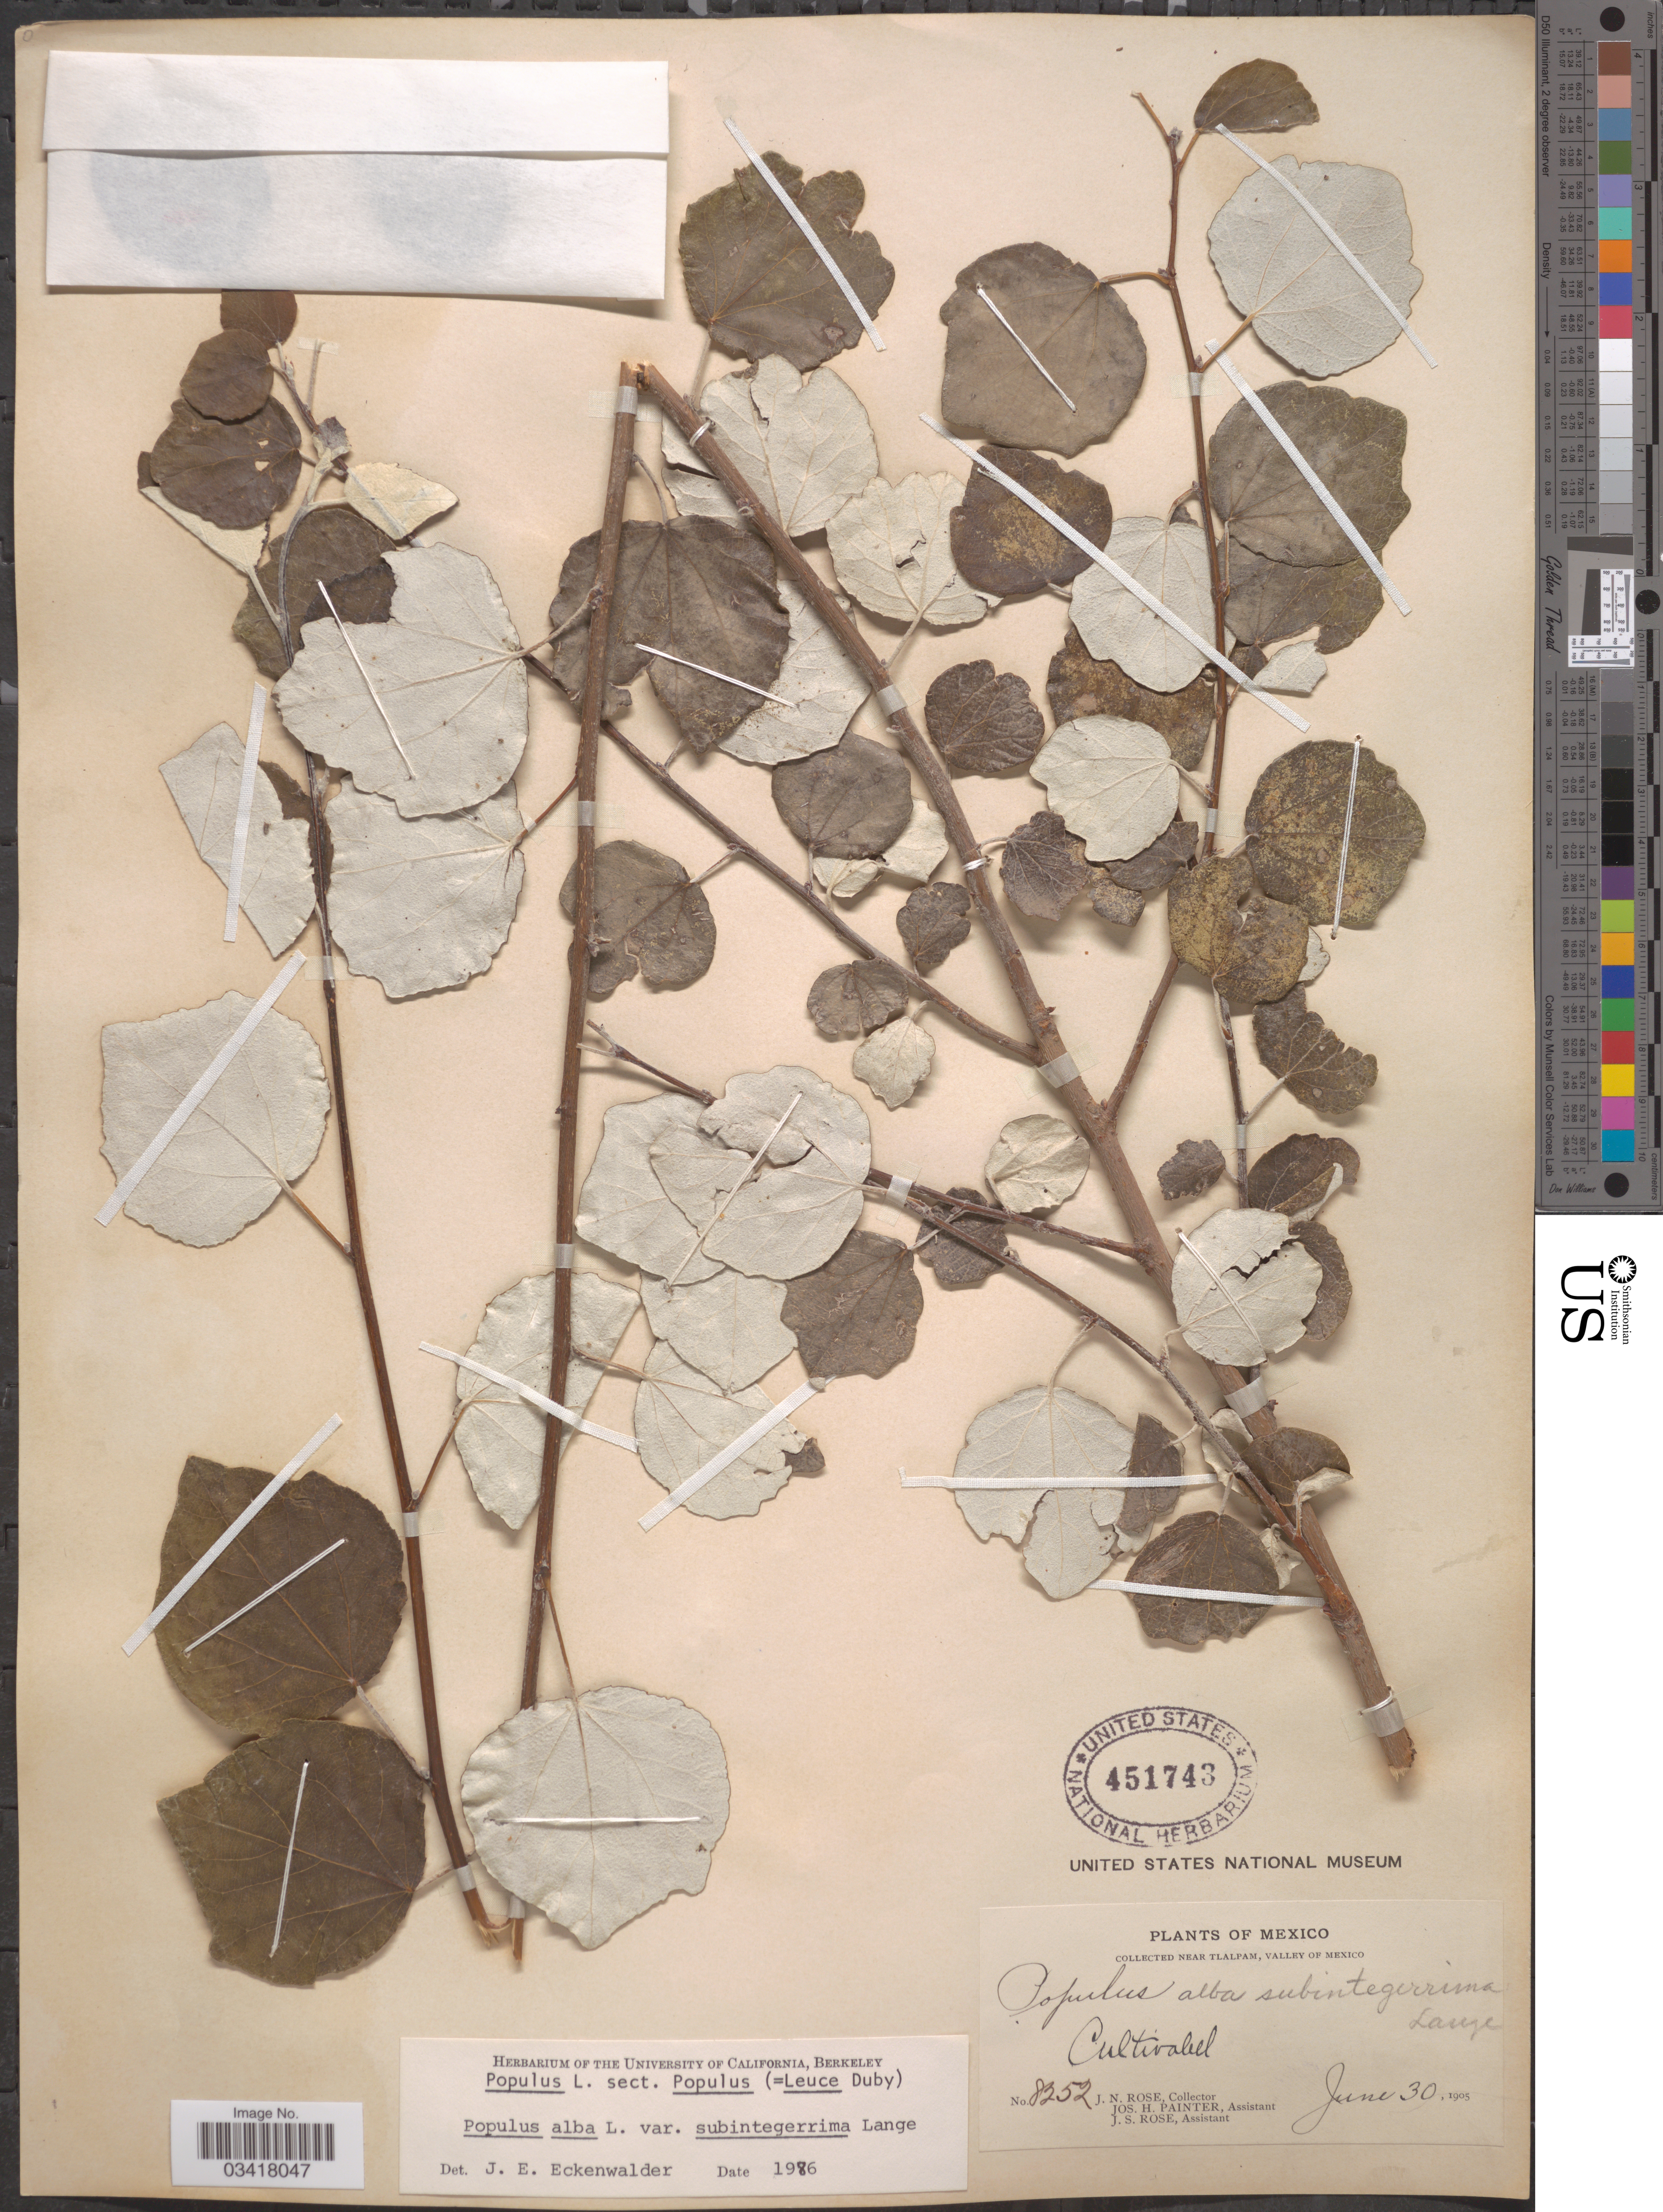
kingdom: Plantae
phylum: Tracheophyta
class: Magnoliopsida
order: Malpighiales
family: Salicaceae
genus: Populus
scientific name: Populus alba var. subintegerreima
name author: Lange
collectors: J. N. Rose, J. H. Painter & J. S. Rose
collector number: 8252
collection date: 1905-06-30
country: Mexico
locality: Near Tlalpam, valley of Mexico.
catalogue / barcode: US 451743